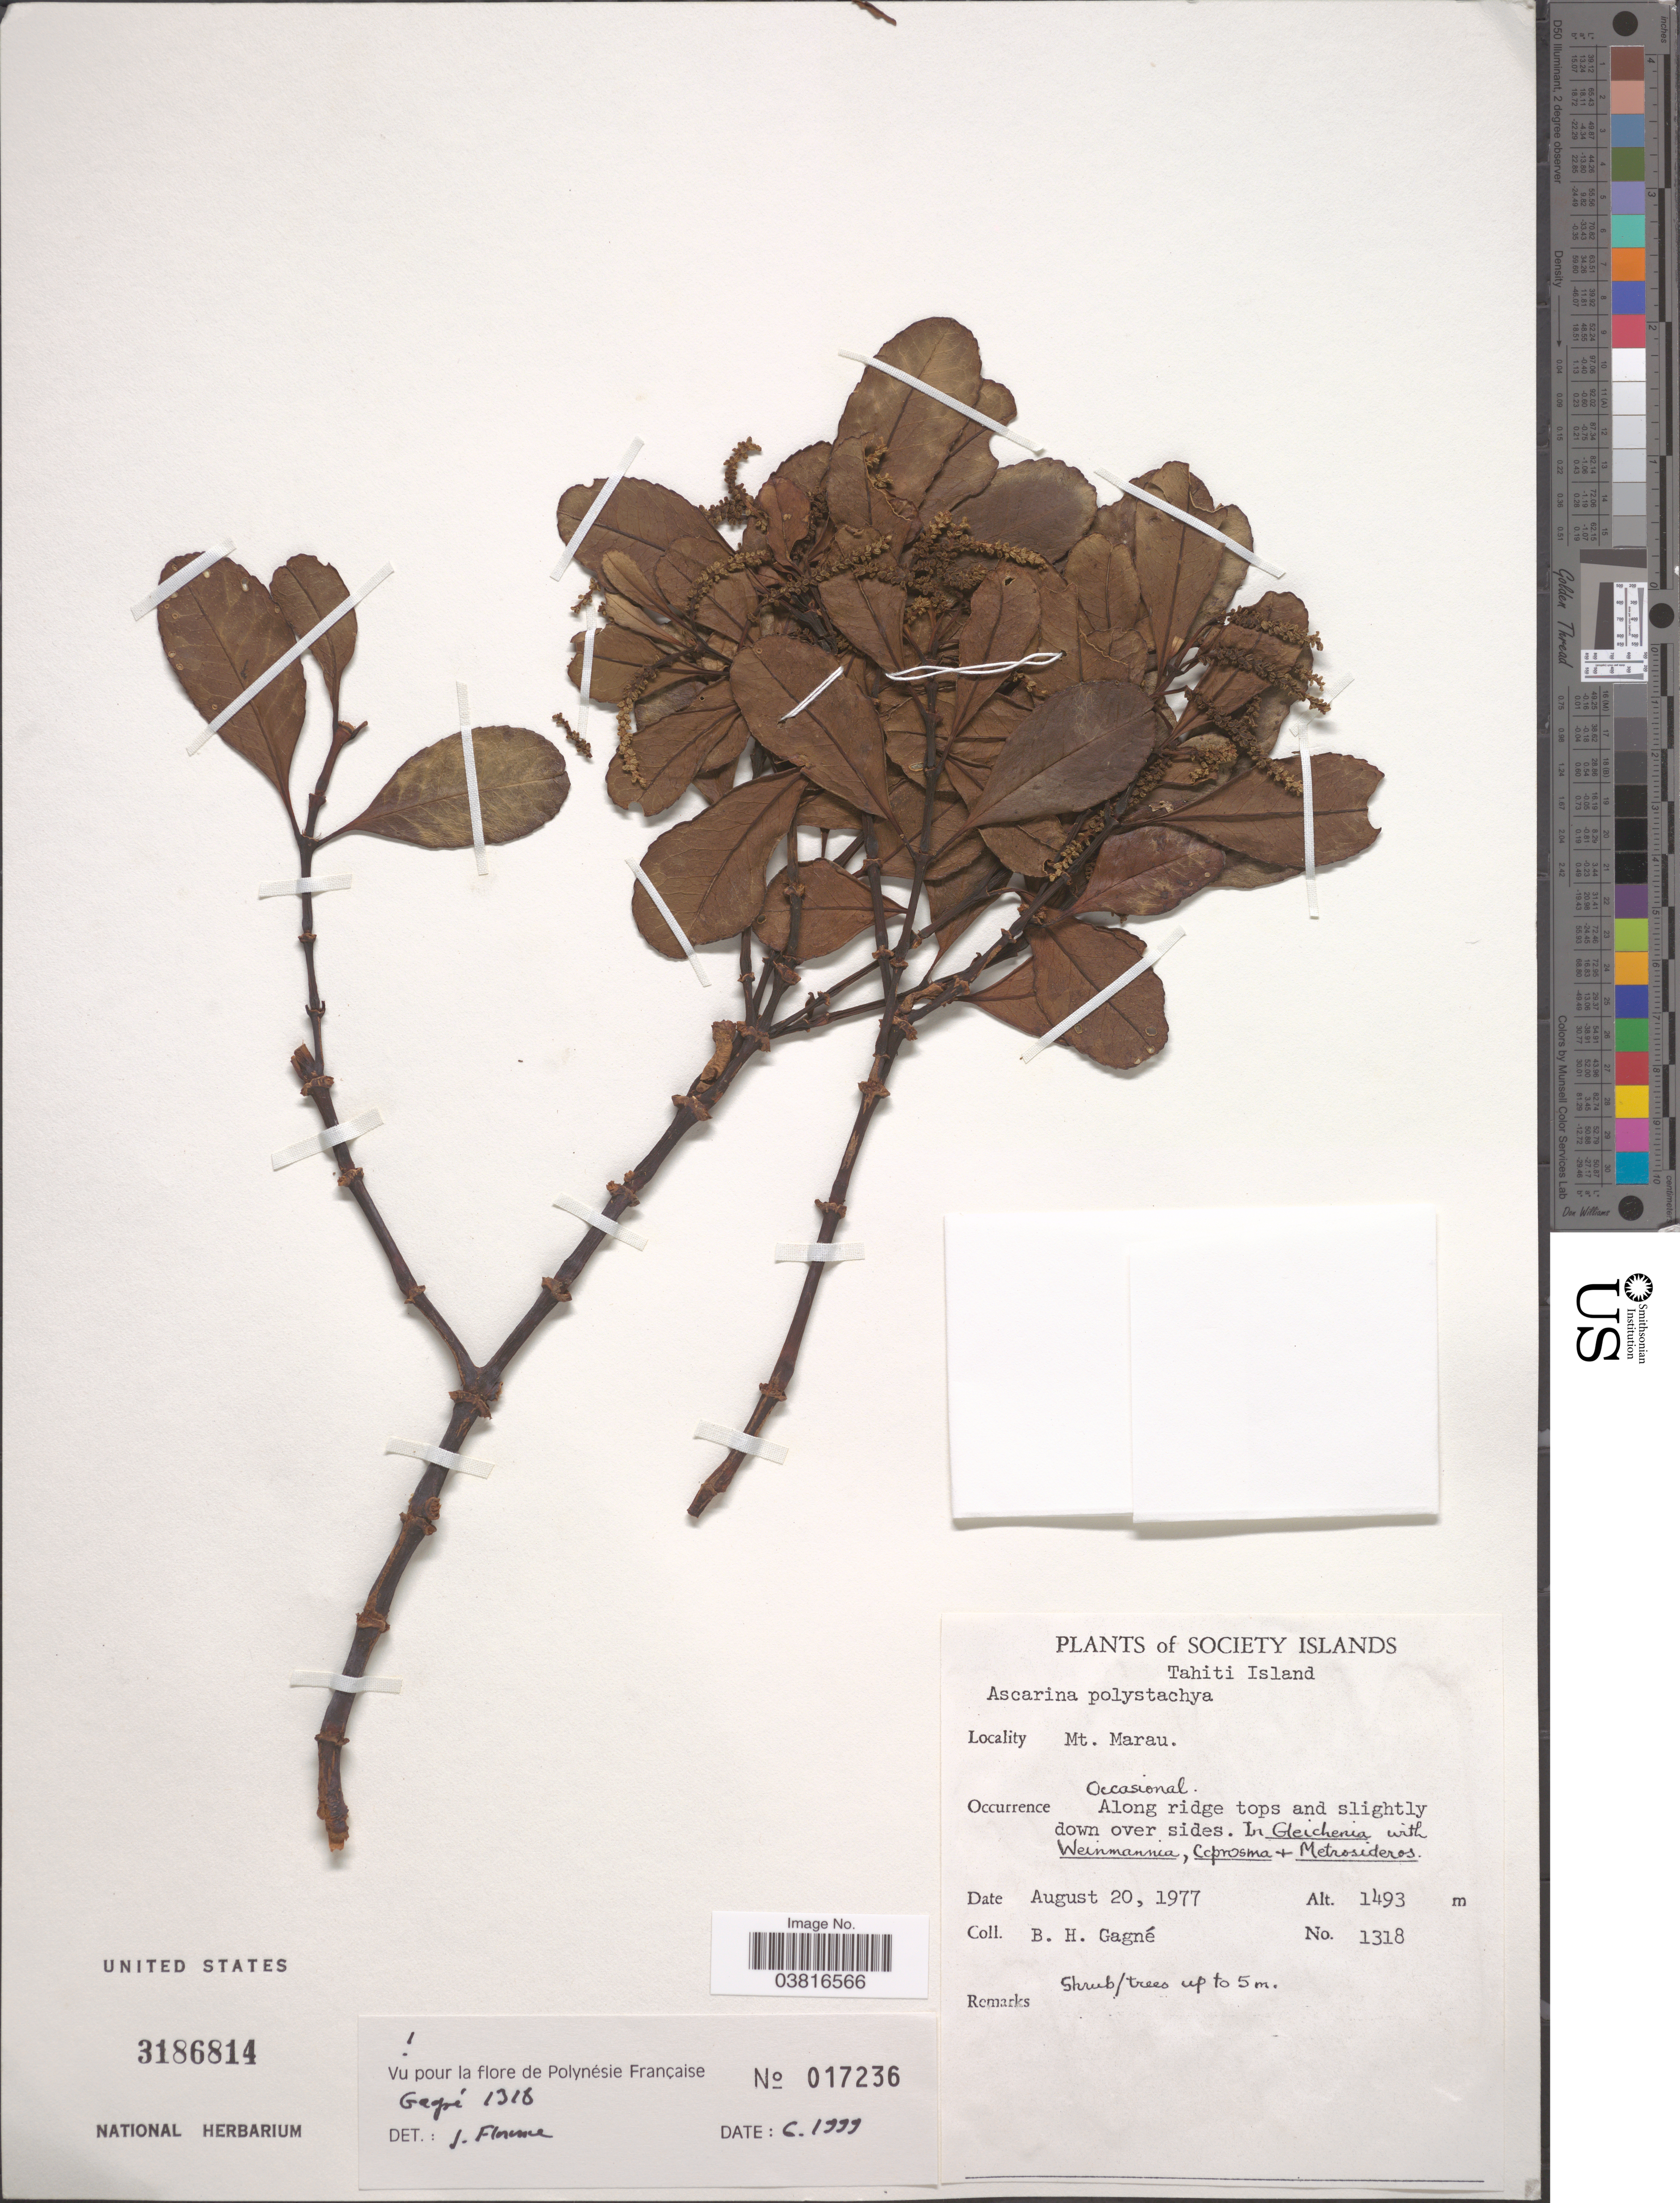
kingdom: Plantae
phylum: Tracheophyta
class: Magnoliopsida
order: Chloranthales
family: Chloranthaceae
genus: Ascarina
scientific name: Ascarina polystachya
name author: J.R. Forst. & G. Forst.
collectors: B. H. Gagné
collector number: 1318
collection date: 1977-08-20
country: French Polynesia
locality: Society Islands. Tahiti Island. Mt. Marau.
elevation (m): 1493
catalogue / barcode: US 3186814